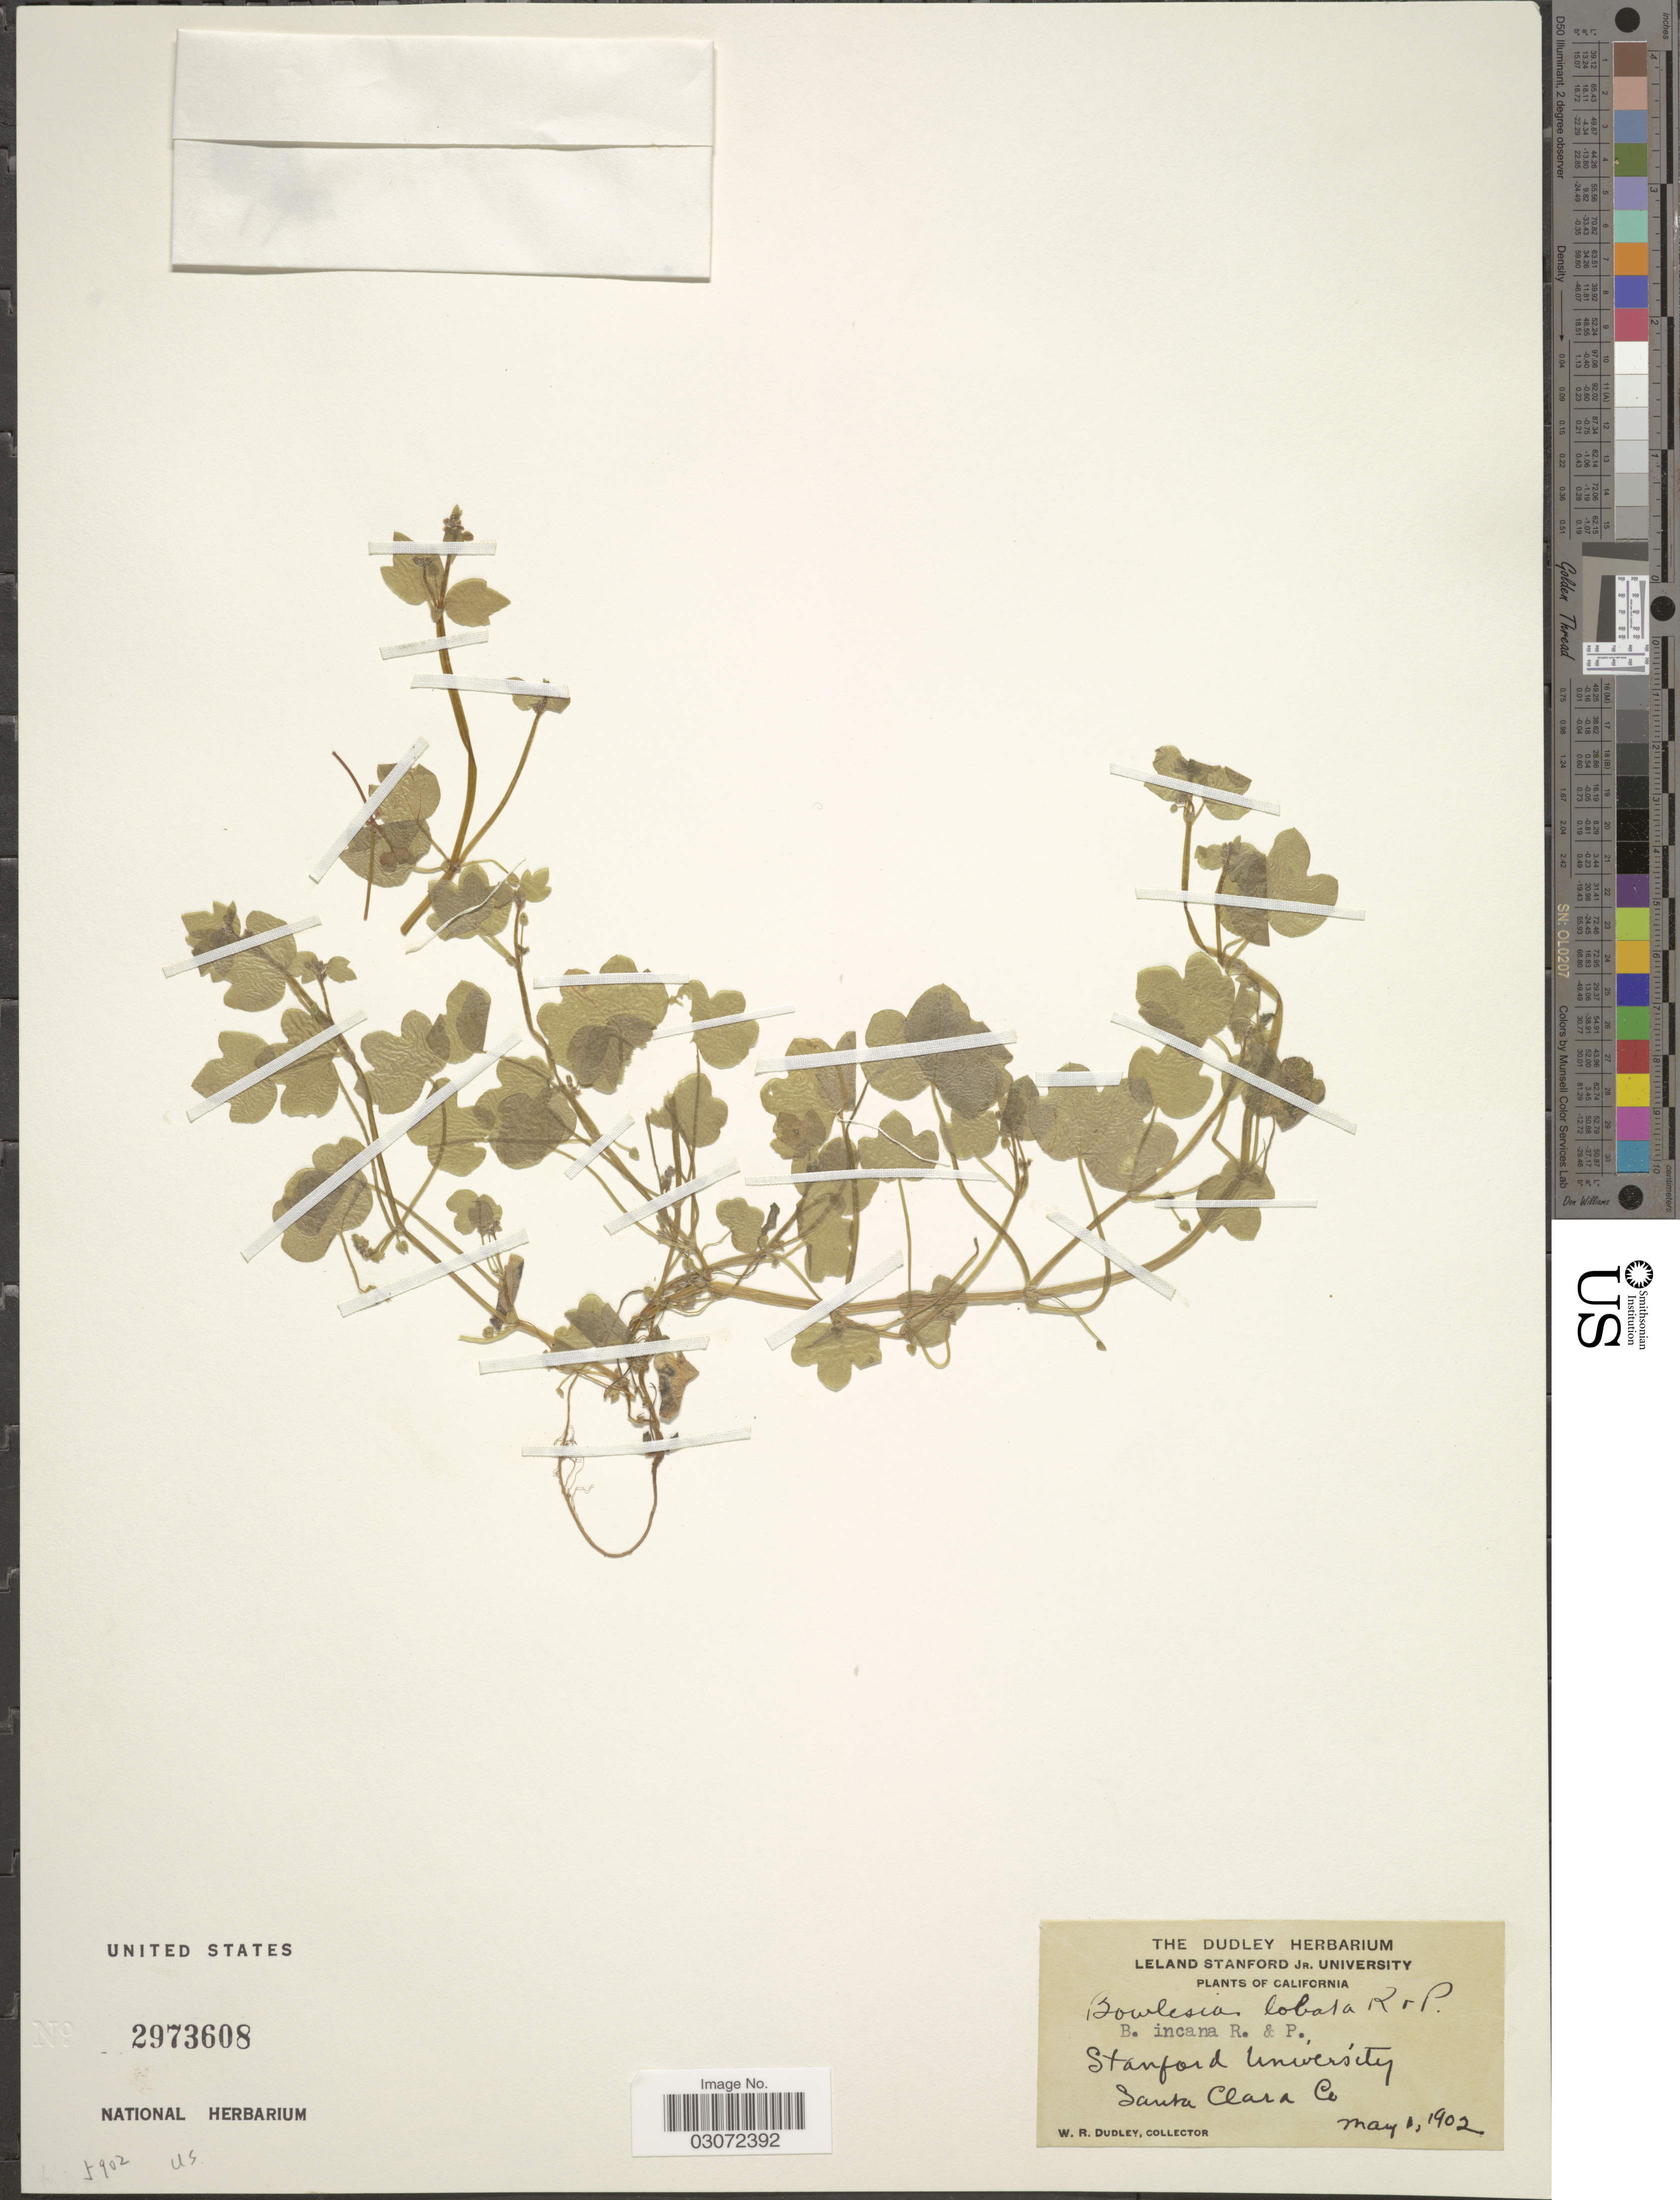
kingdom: Plantae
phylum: Tracheophyta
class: Magnoliopsida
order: Apiales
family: Apiaceae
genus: Bowlesia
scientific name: Bowlesia incana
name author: Ruiz & Pav.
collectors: W. Dudley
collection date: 1902-05-01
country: United States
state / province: California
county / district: Santa Clara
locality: Stanford University, Santa Clara Co.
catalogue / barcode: US 2973608